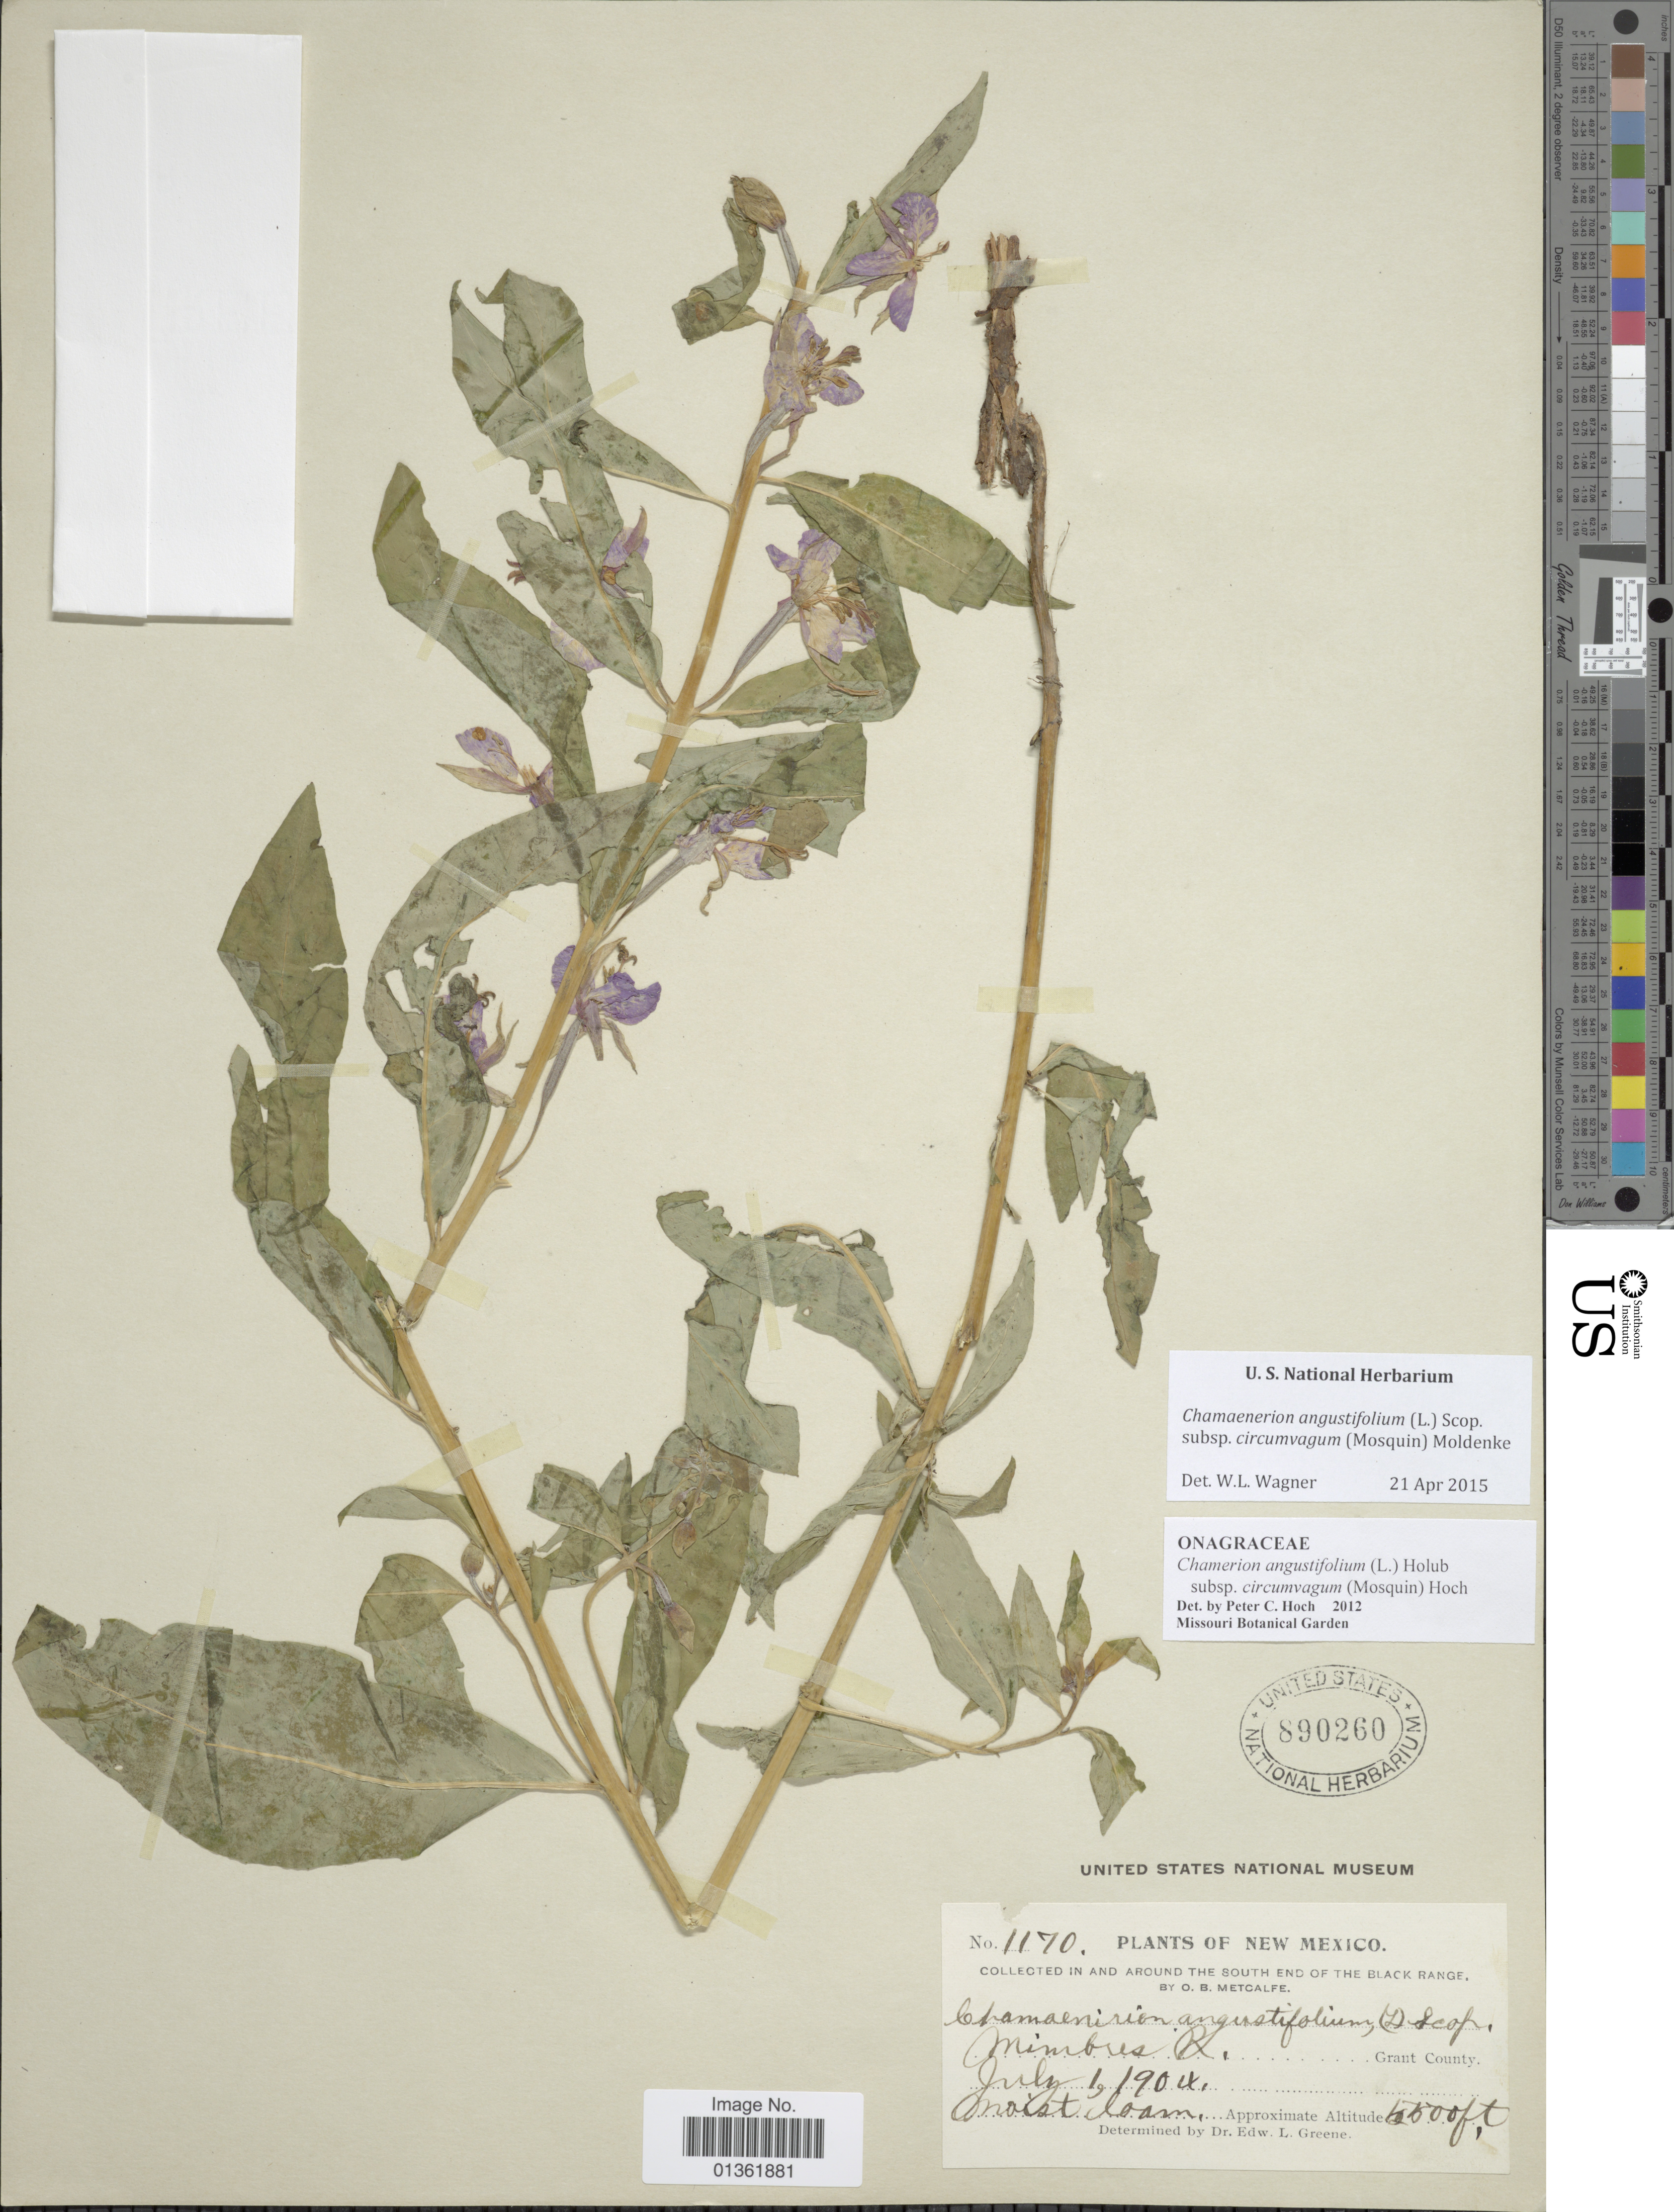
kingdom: Plantae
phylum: Tracheophyta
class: Magnoliopsida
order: Myrtales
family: Onagraceae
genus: Chamaenerion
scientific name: Chamaenerion angustifolium subsp. circumvagum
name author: (Mosquin) Moldenke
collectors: O. B. Metcalfe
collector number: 1170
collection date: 1904-07-01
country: United States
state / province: New Mexico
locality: In and around the South end of the Black Range. Mimbres R, Grant County.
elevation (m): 1676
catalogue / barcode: US 890260